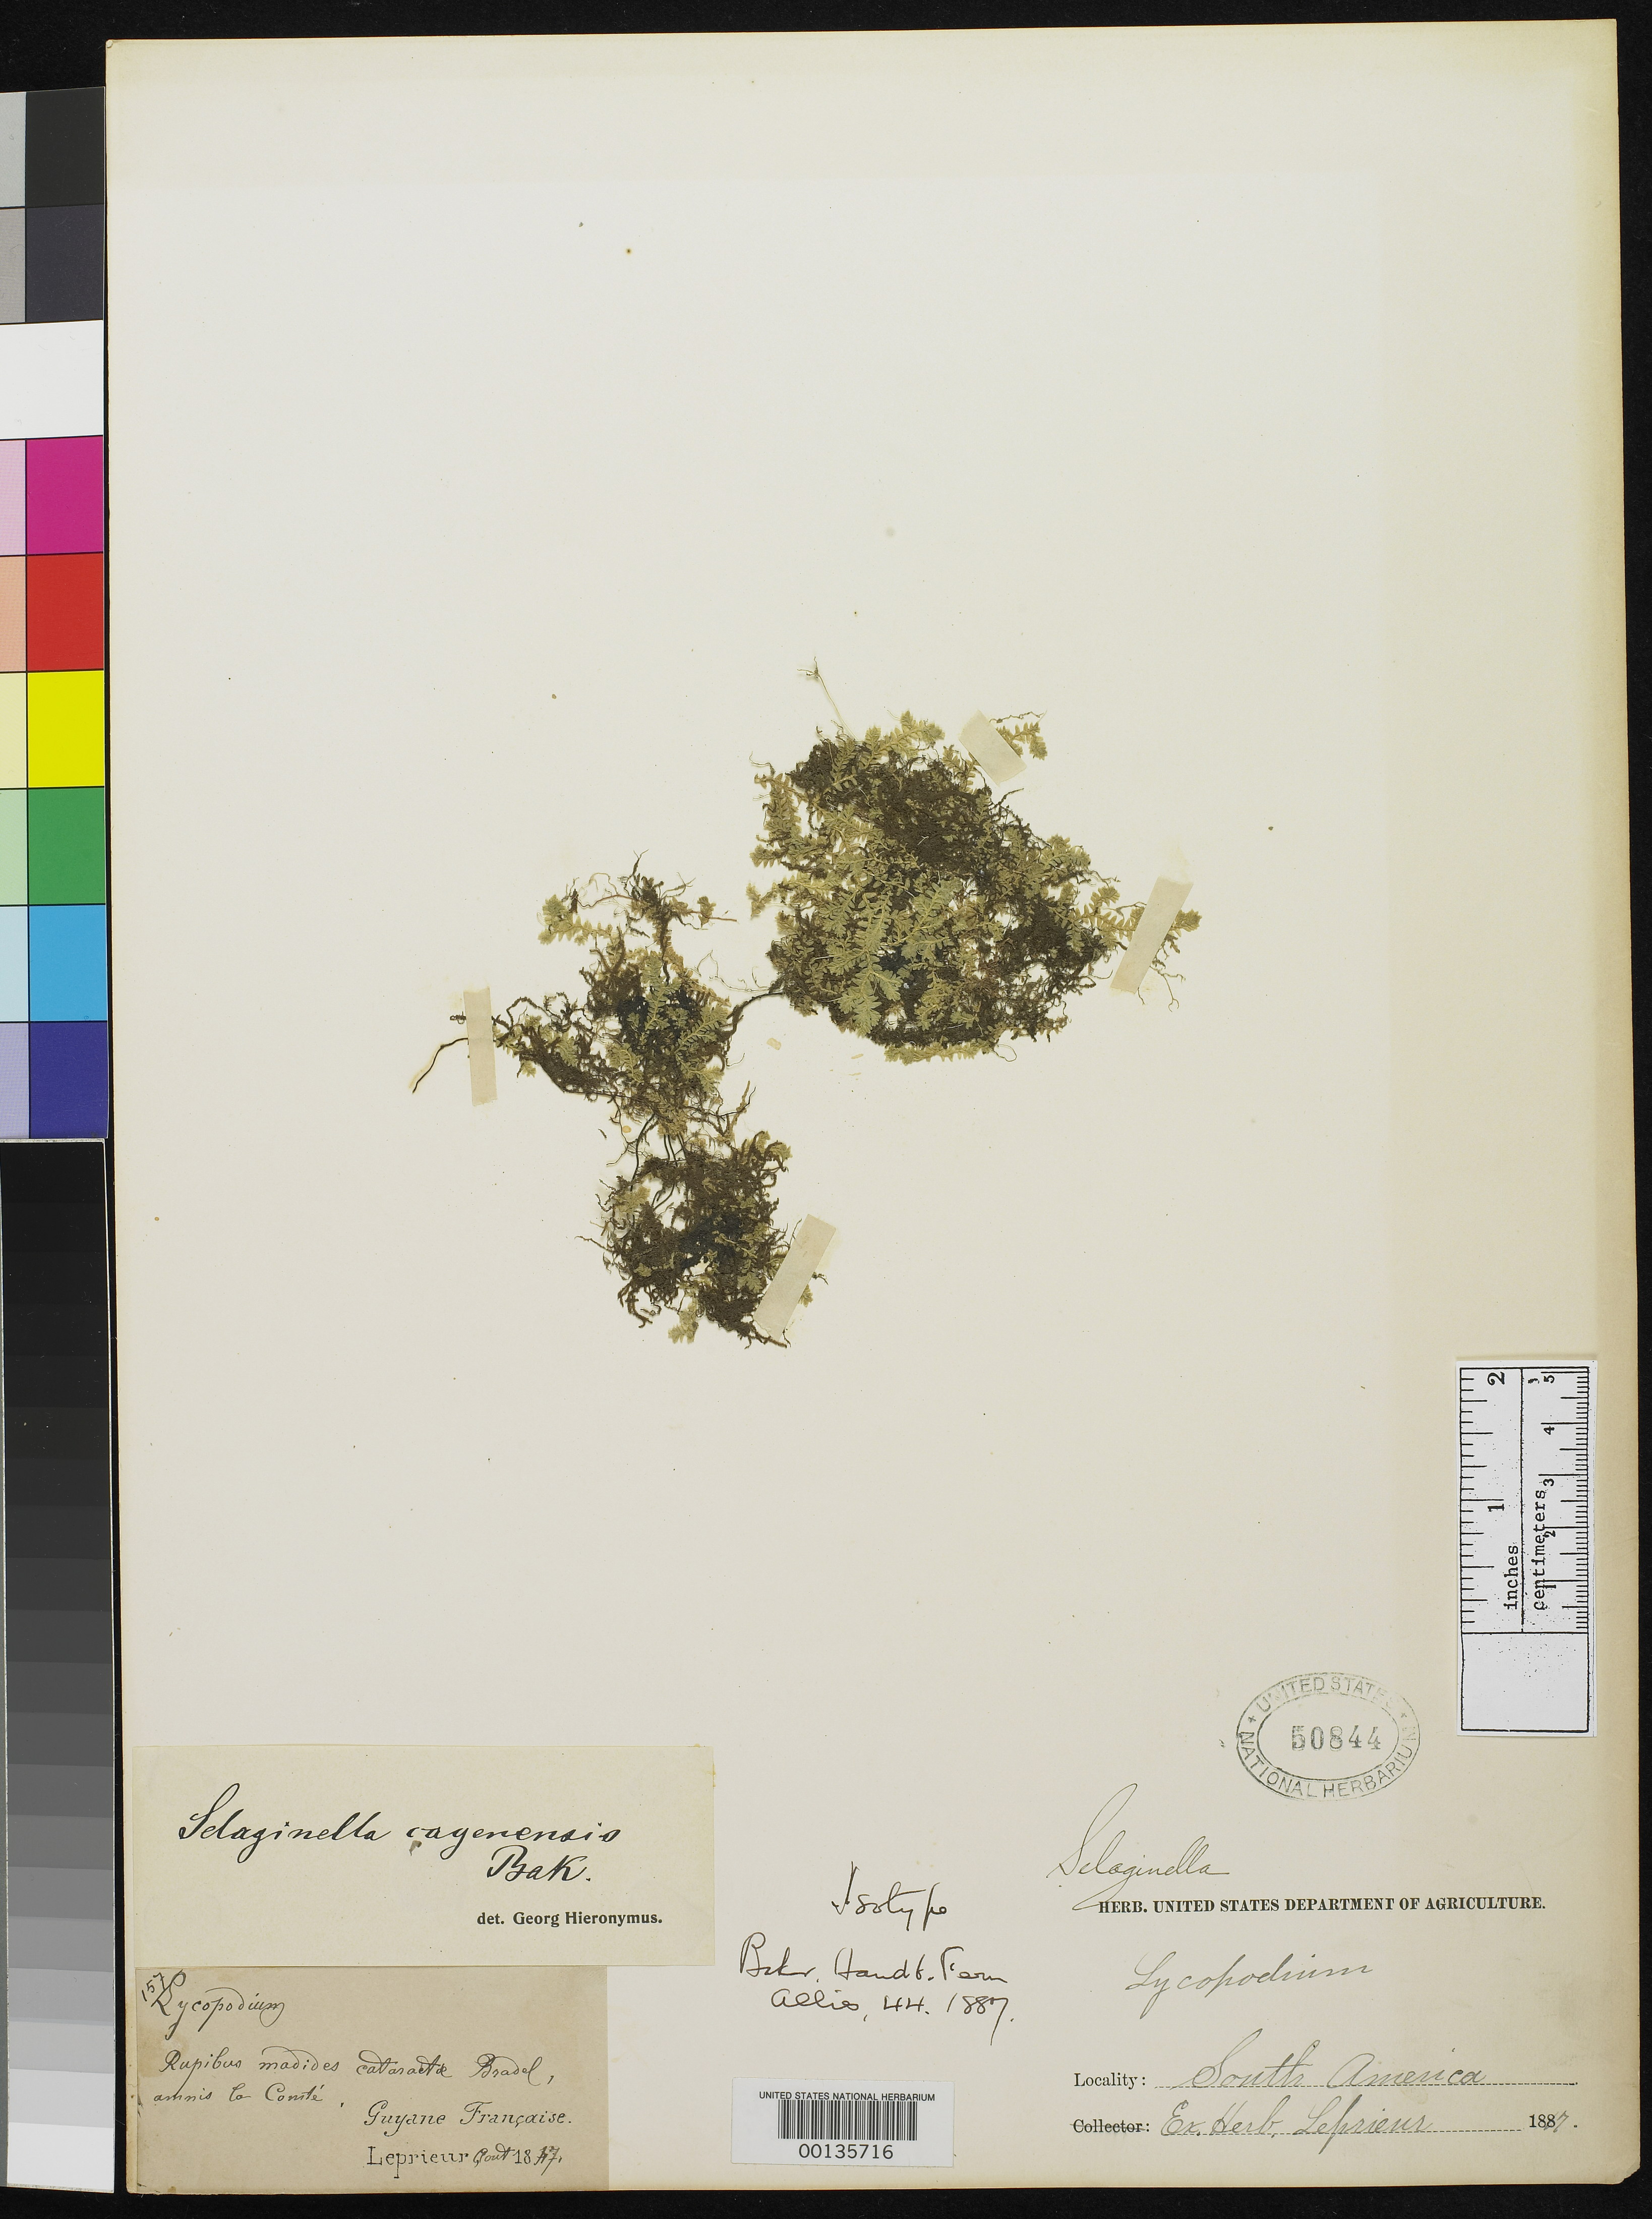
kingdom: Plantae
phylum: Tracheophyta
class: Lycopodiopsida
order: Selaginellales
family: Selaginellaceae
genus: Selaginella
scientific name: Selaginella cayenensis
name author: Baker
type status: Type Collection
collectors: F. M. R. Leprieur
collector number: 157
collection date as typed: Oct 1887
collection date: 1887-10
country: French Guiana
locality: Conte.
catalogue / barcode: US 50844